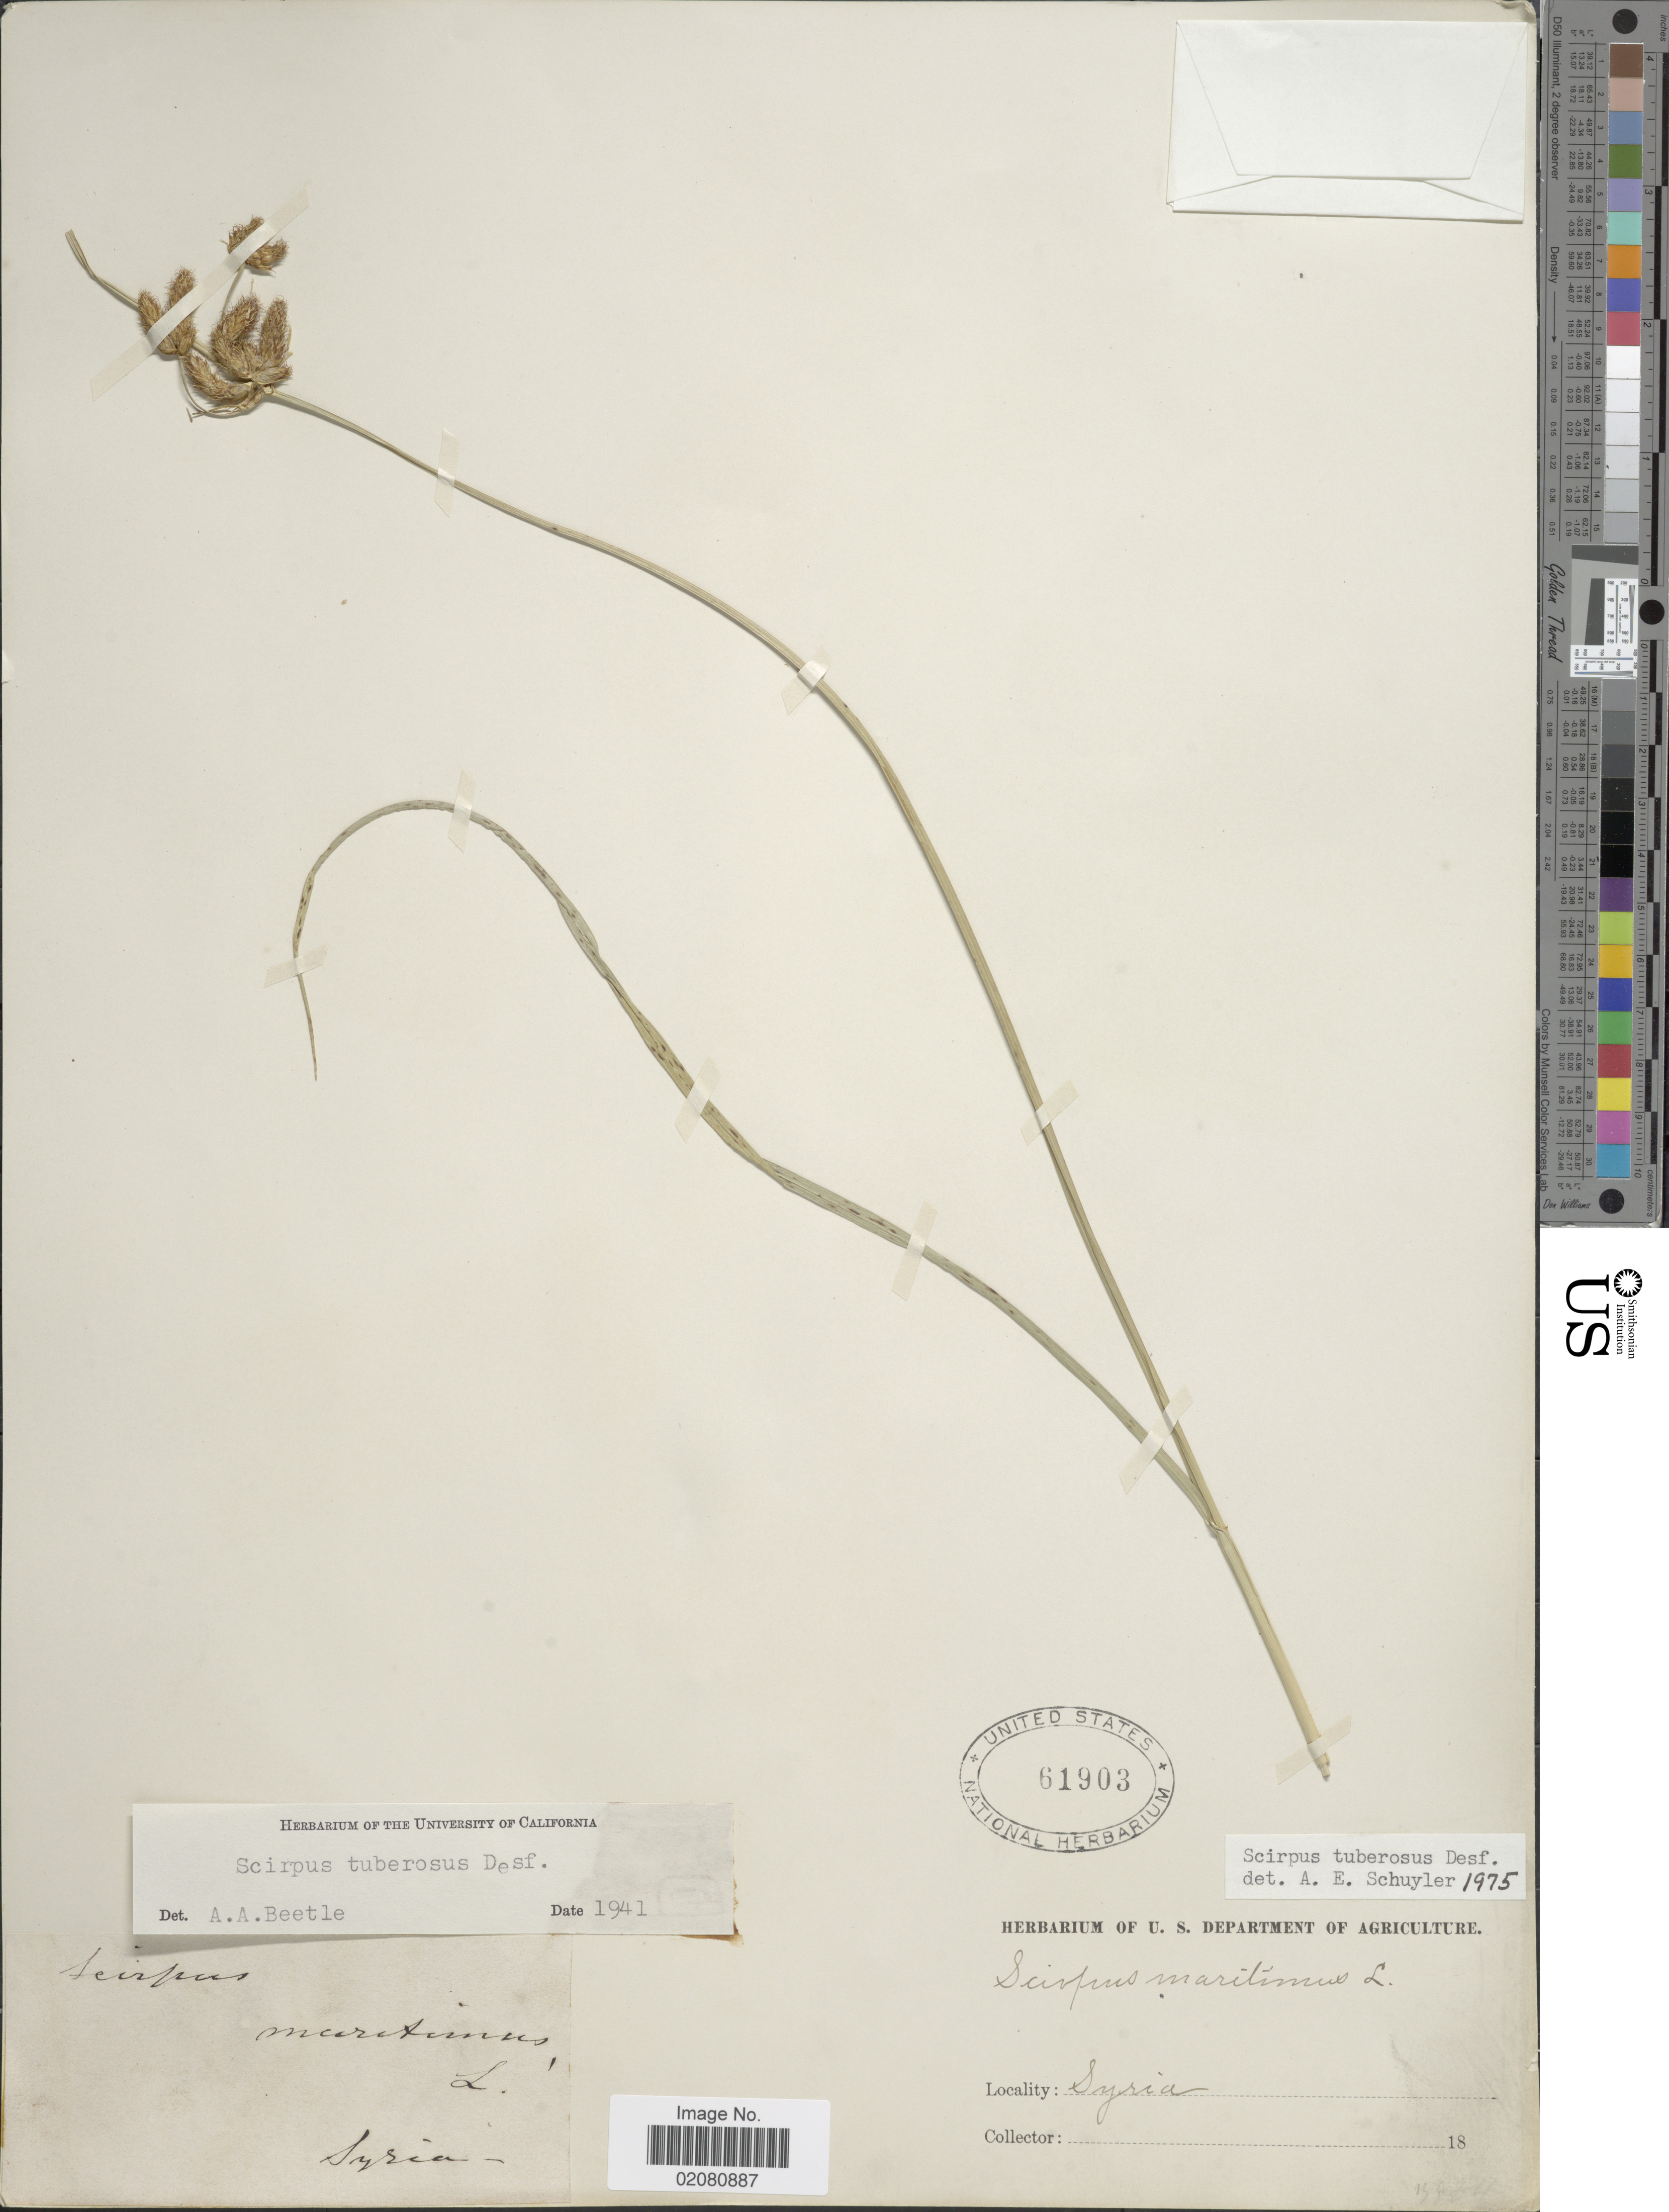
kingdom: Plantae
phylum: Tracheophyta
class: Liliopsida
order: Poales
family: Cyperaceae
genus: Bolboschoenus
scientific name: Bolboschoenus glaucus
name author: (Lam.) S.G. Sm.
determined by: Strong, Mark T., (BOT), Smithsonian Institution - National Museum of Natural History (UNITED STATES)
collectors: ex herb. U. S. Department of Agriculture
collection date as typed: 18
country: Syria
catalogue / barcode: US 61903